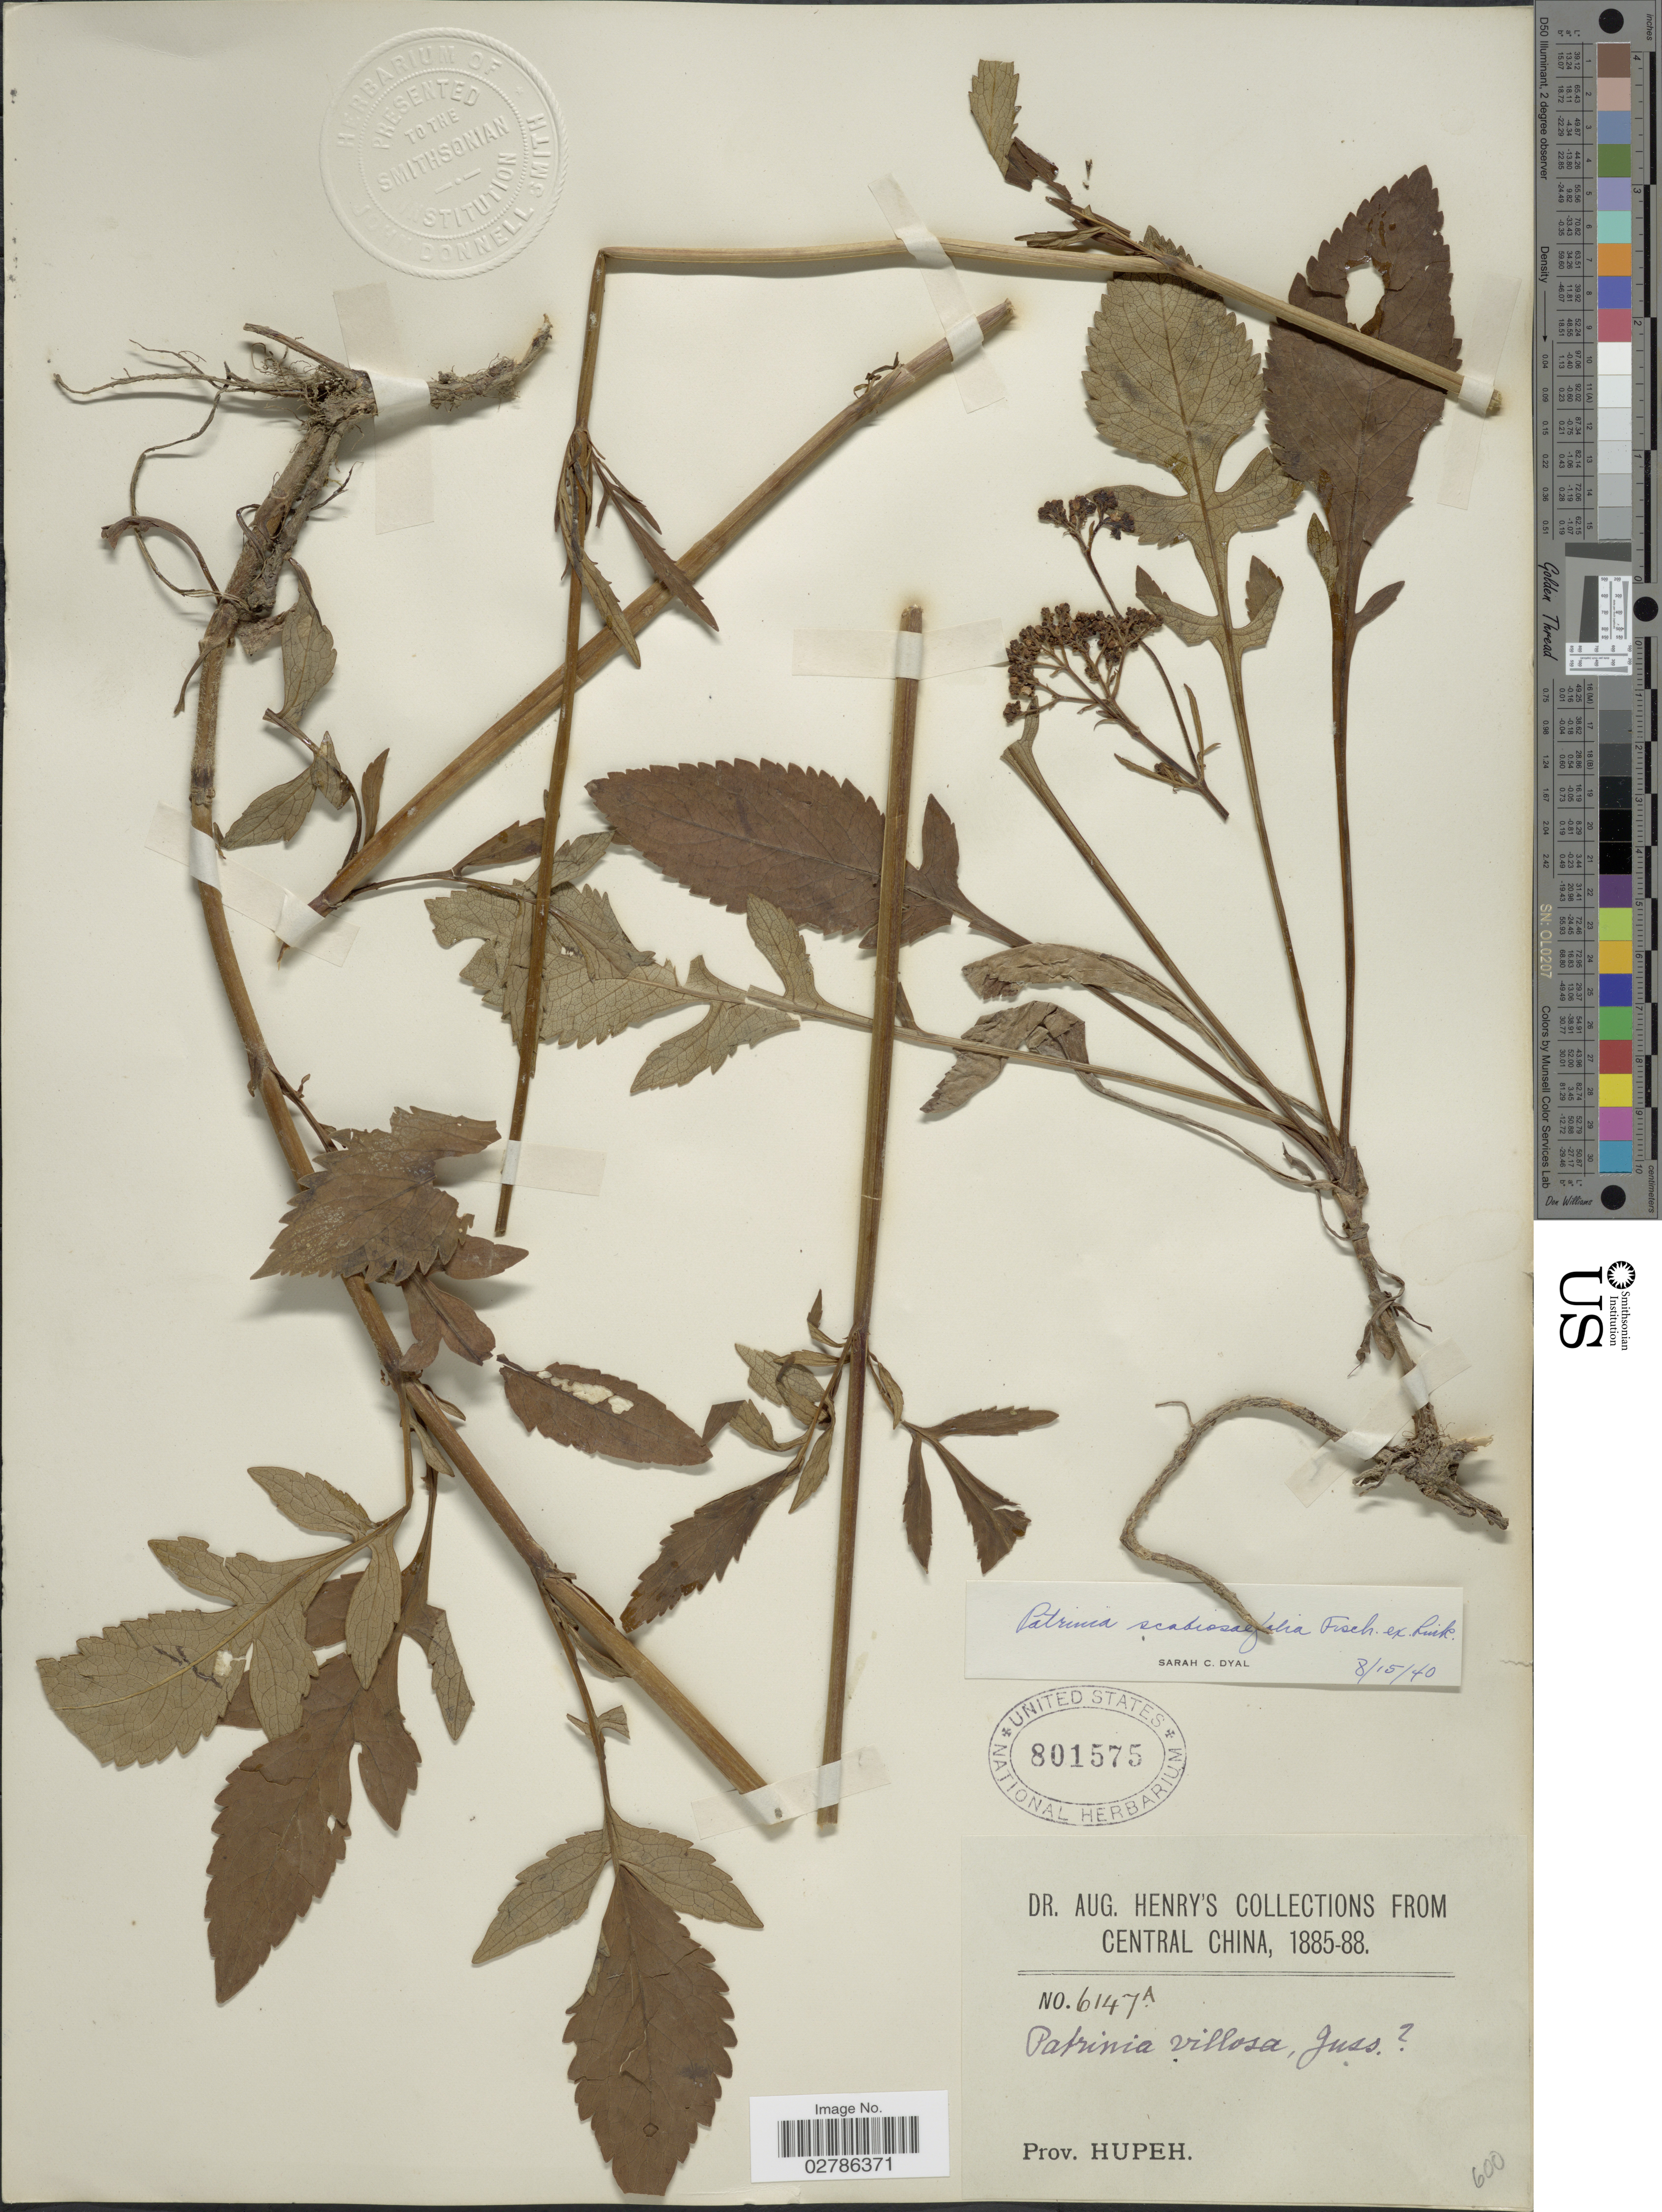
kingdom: Plantae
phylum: Tracheophyta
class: Magnoliopsida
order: Dipsacales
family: Caprifoliaceae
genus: Patrinia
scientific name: Patrinia scabiosifolia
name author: Link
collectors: A. Henry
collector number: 6147 A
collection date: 1885/1888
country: China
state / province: Hubei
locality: Prov. Hupeh, Central China.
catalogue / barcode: US 801575